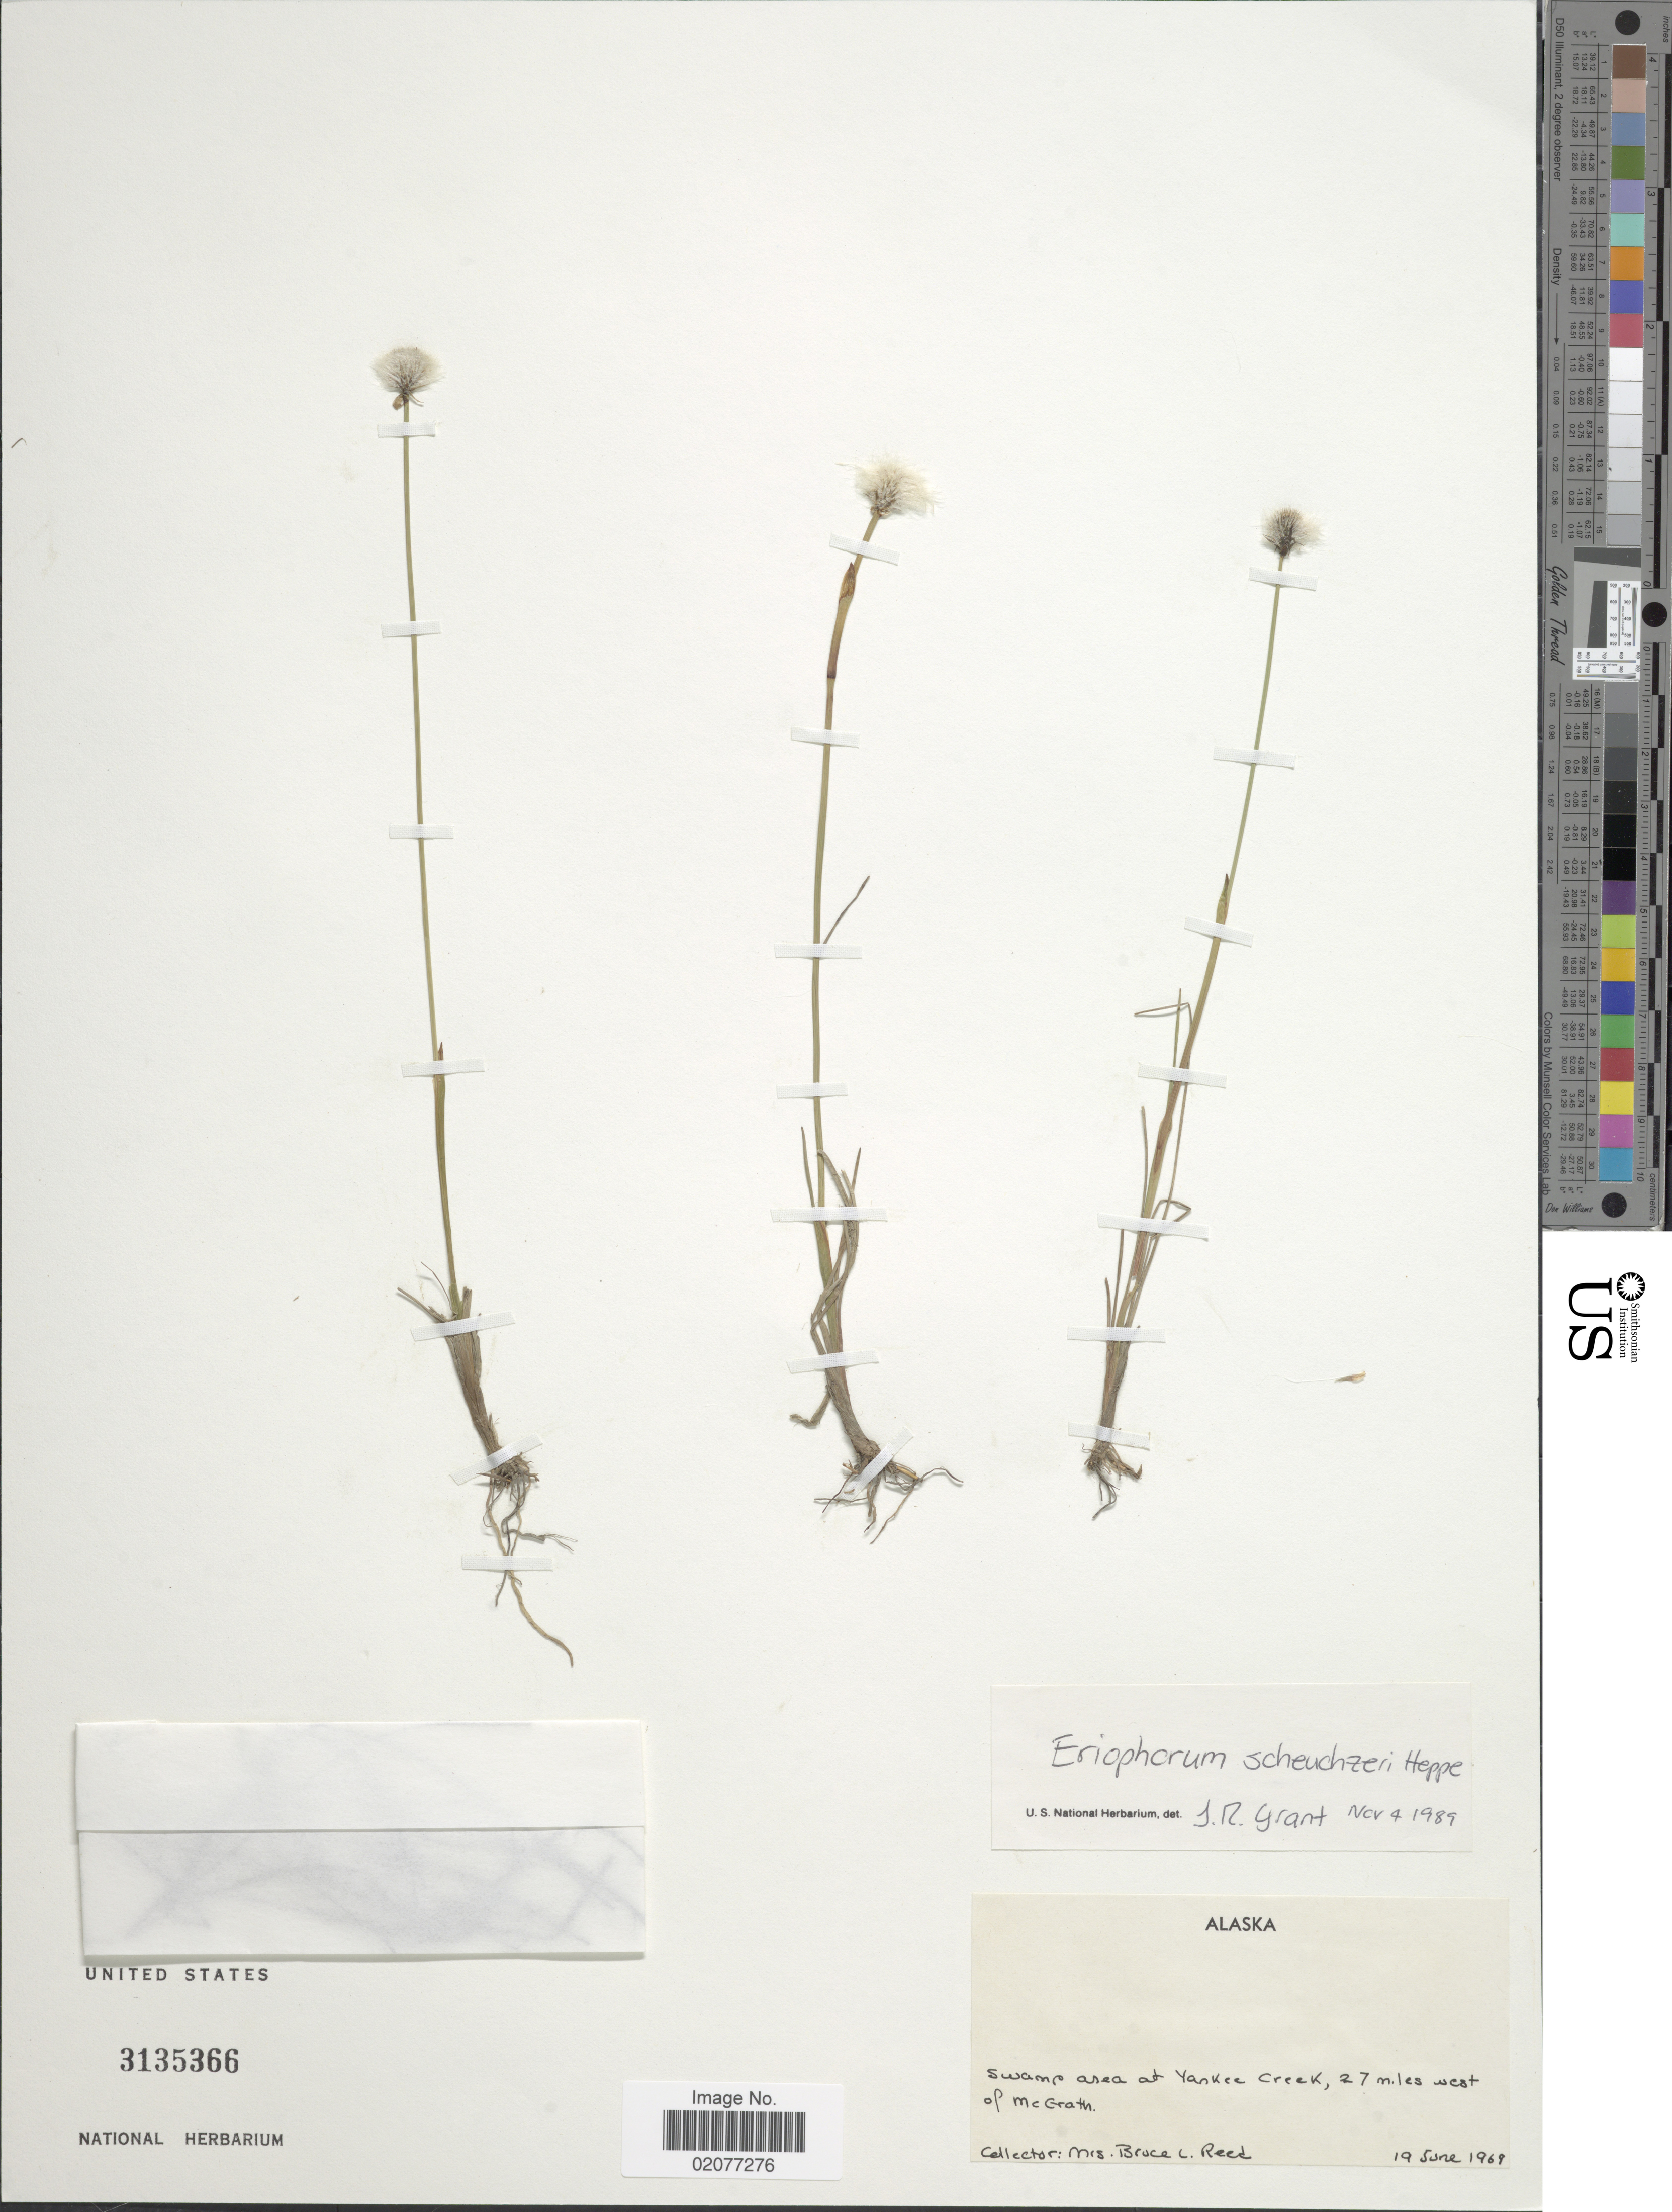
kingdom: Plantae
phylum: Tracheophyta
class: Liliopsida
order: Poales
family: Cyperaceae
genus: Eriophorum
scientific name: Eriophorum scheuchzeri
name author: Hoppe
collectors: B. Reed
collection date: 1969-06-19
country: United States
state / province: Alaska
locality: Swamp area at Yankee Creek, 27 miles west of McGrath.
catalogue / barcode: US 3135366